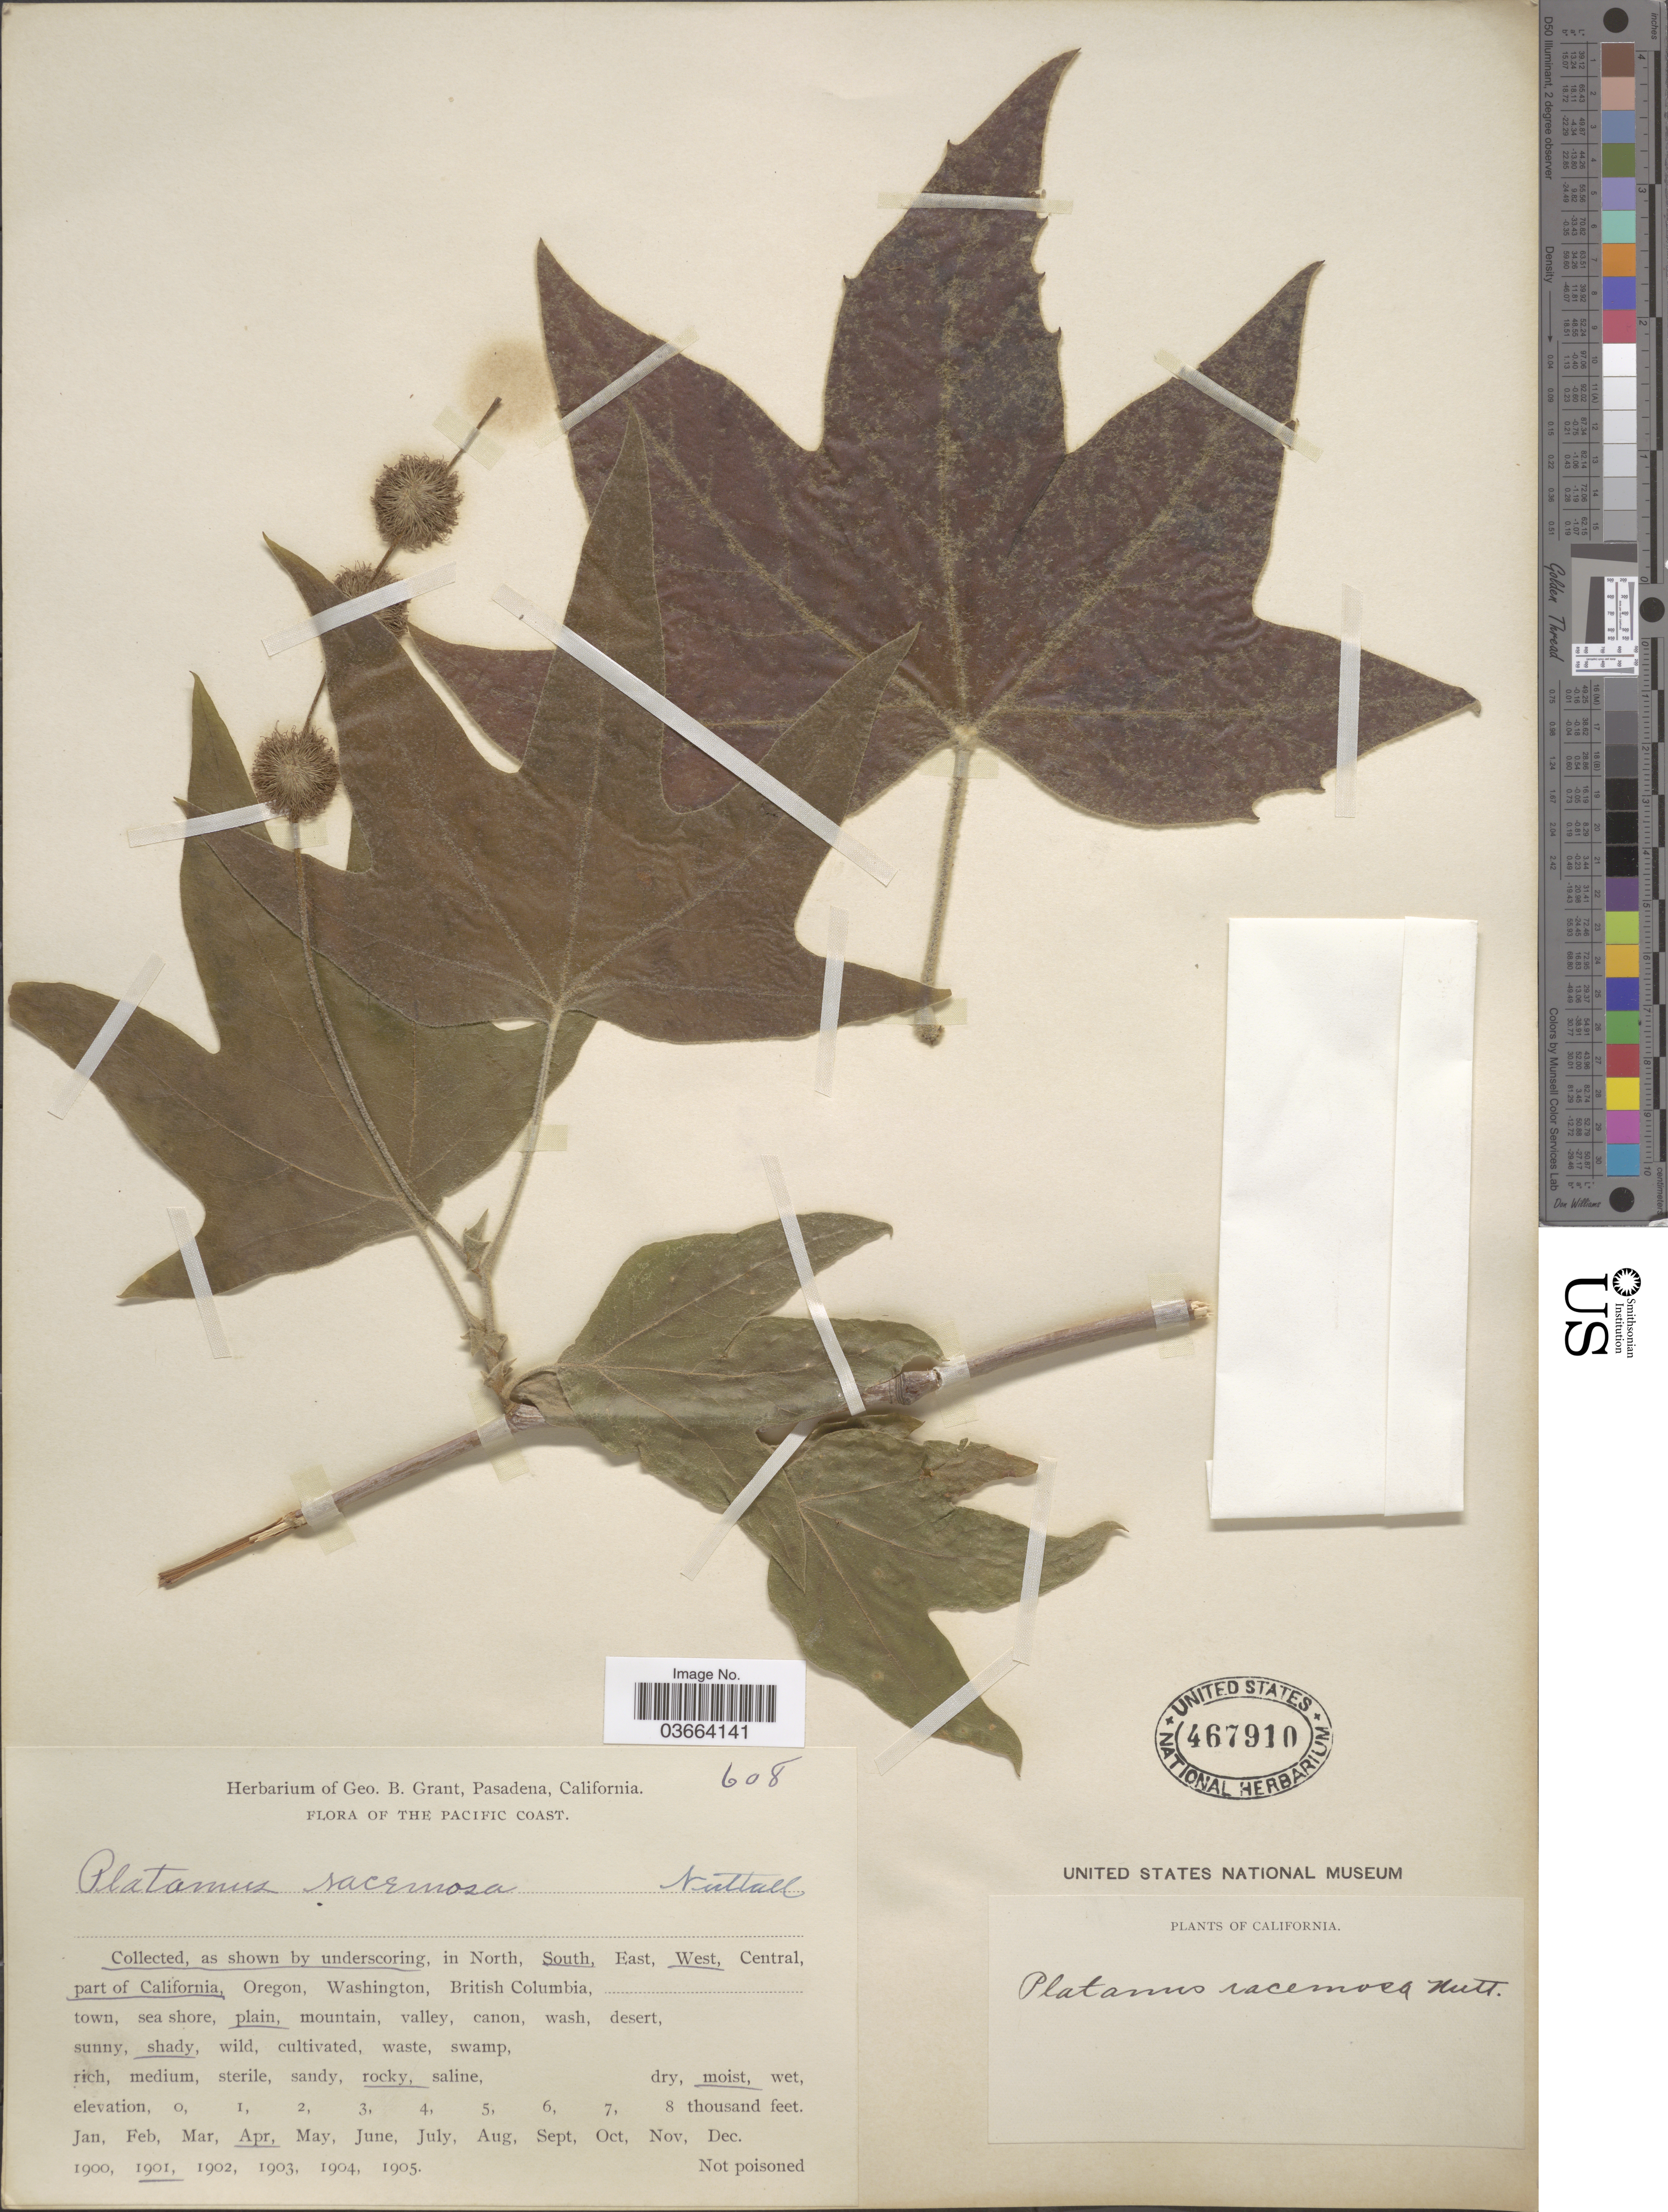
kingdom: Plantae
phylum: Tracheophyta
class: Magnoliopsida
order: Proteales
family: Platanaceae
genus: Platanus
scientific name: Platanus racemosa var. racemosa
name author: Nutt.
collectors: G. Grant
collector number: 608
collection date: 1901-04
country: United States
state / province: California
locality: Pacific Coast. South West part of California.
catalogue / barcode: US 467910